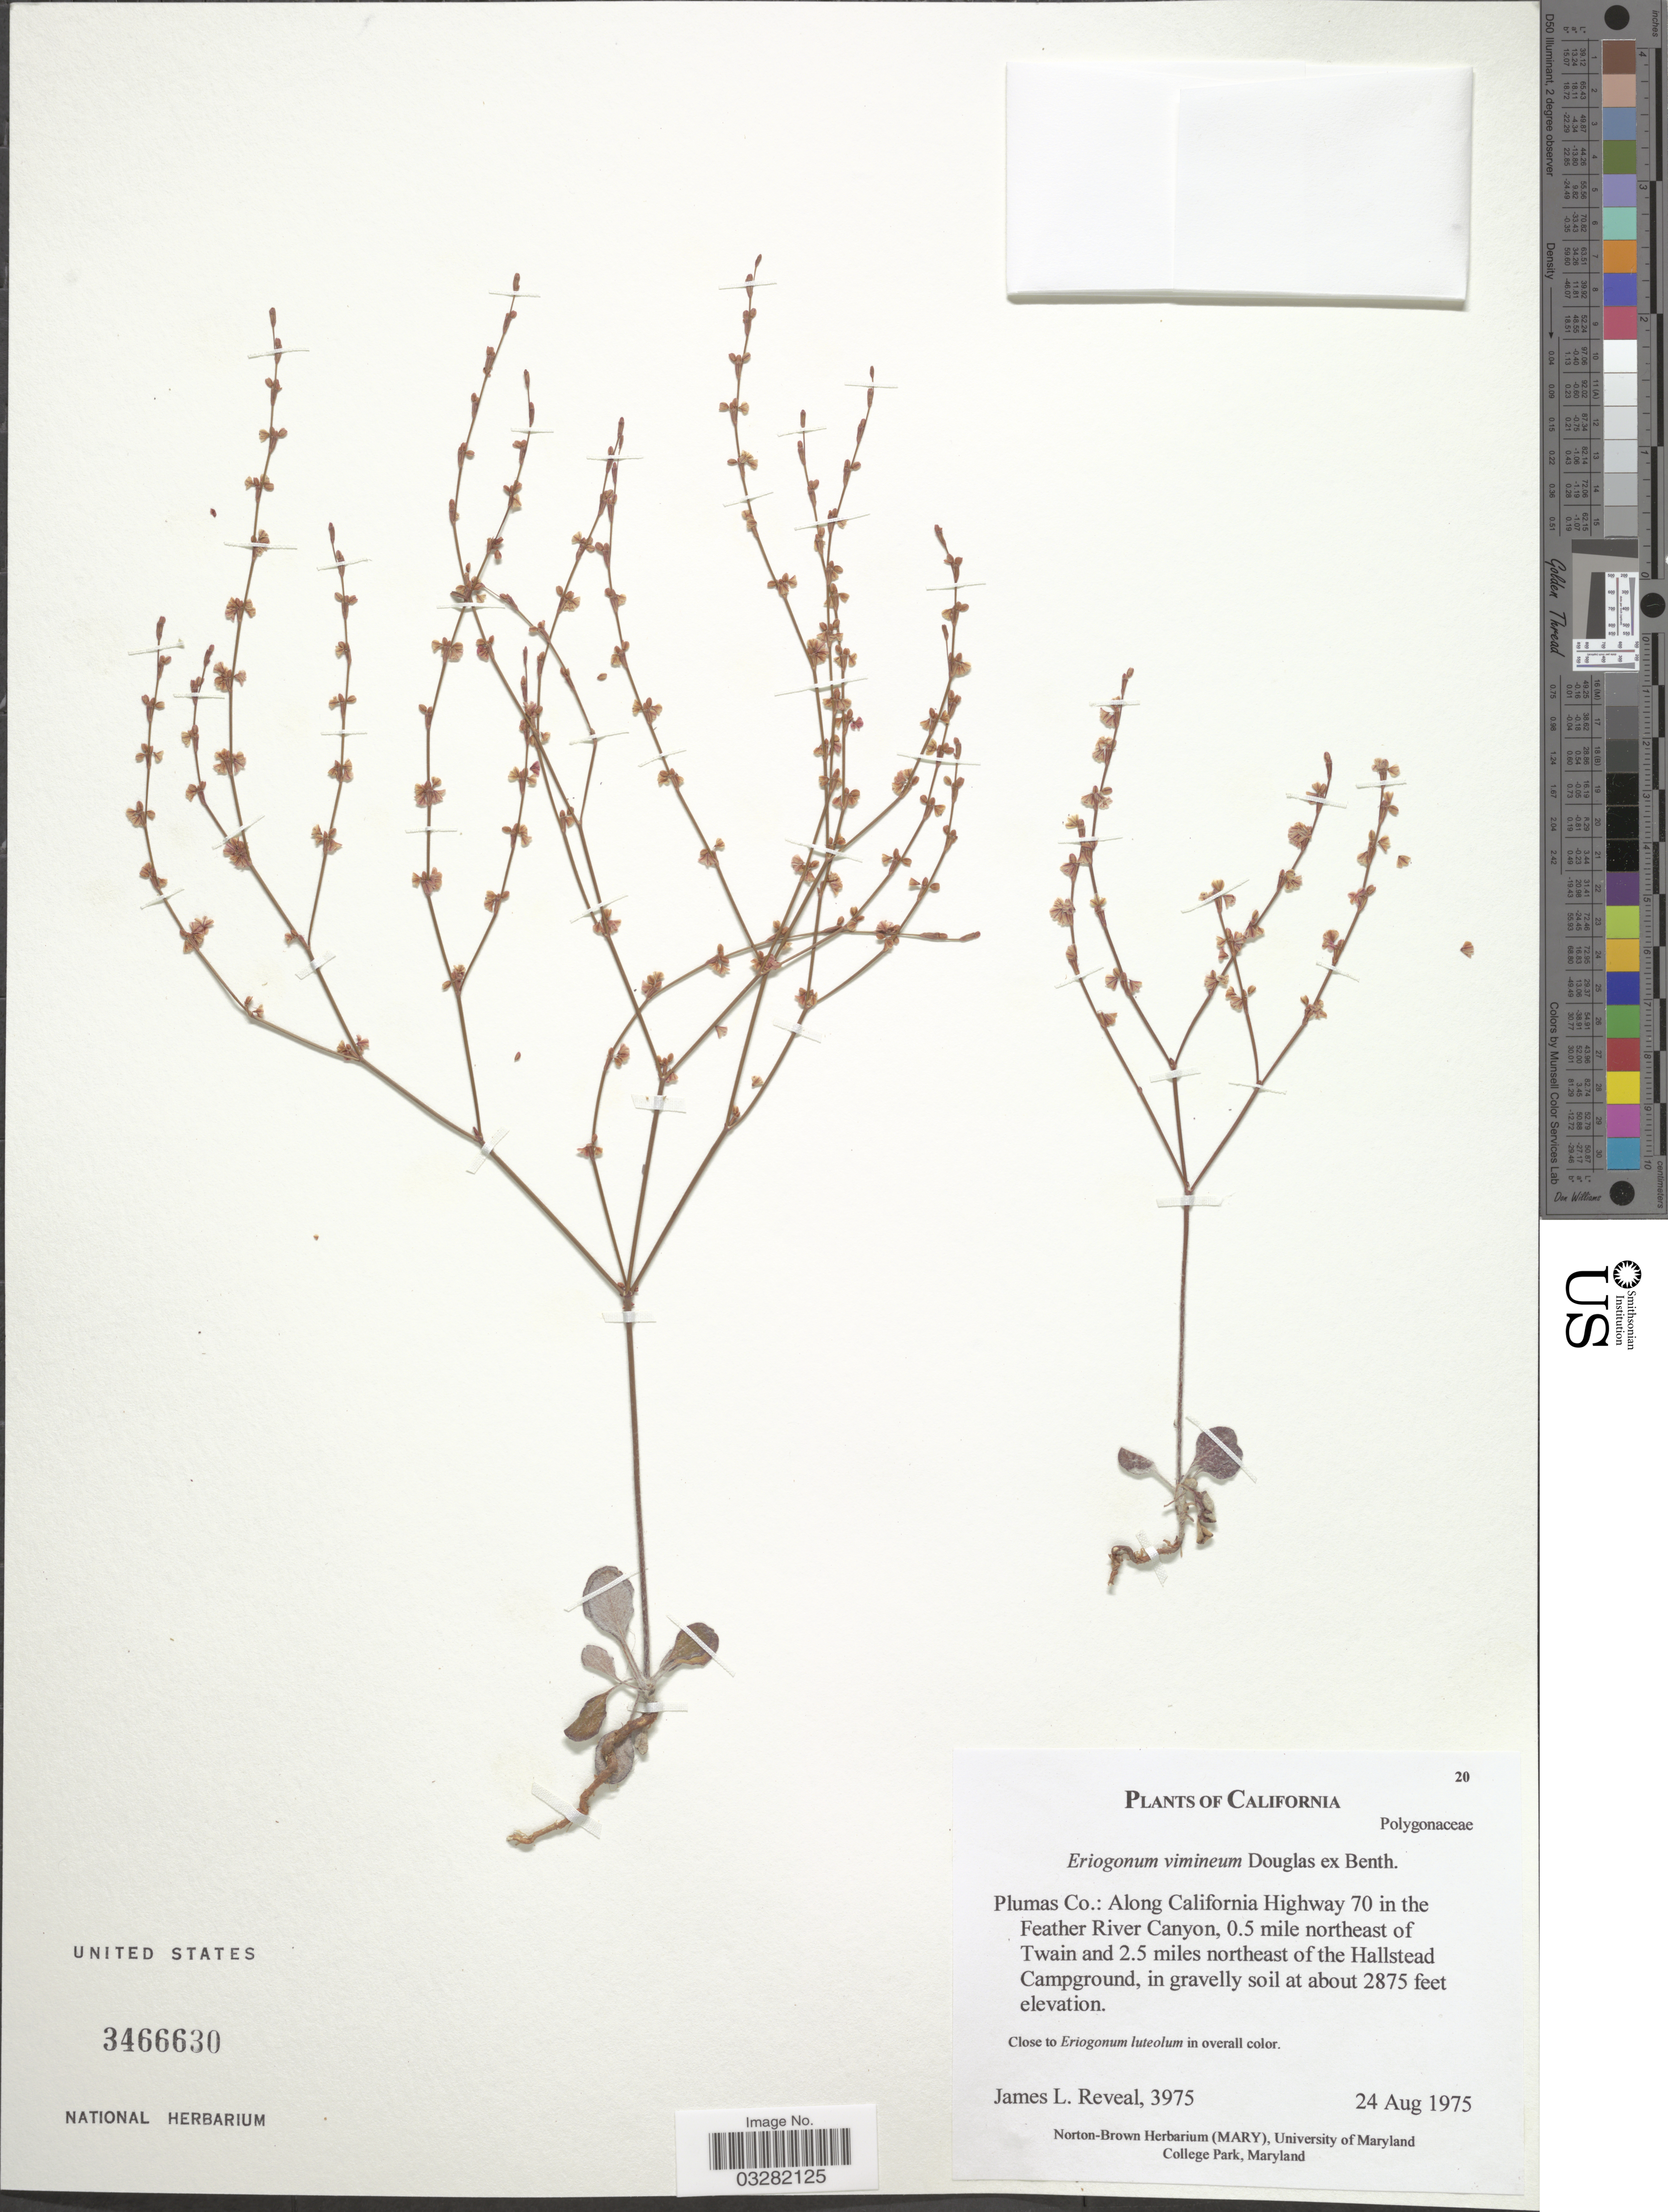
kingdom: Plantae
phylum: Tracheophyta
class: Magnoliopsida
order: Caryophyllales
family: Polygonaceae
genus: Eriogonum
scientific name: Eriogonum vimineum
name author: Douglas ex Benth.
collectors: J. L. Reveal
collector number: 3975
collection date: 1975-08-24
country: United States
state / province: California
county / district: Plumas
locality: Plumas Co.: Along California Highway 70 in the Feather River Canyon, 0.5 mile northeast of Twain and 2.5 miles northeast of the Hallstead Campground.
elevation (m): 876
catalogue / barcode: US 3466630